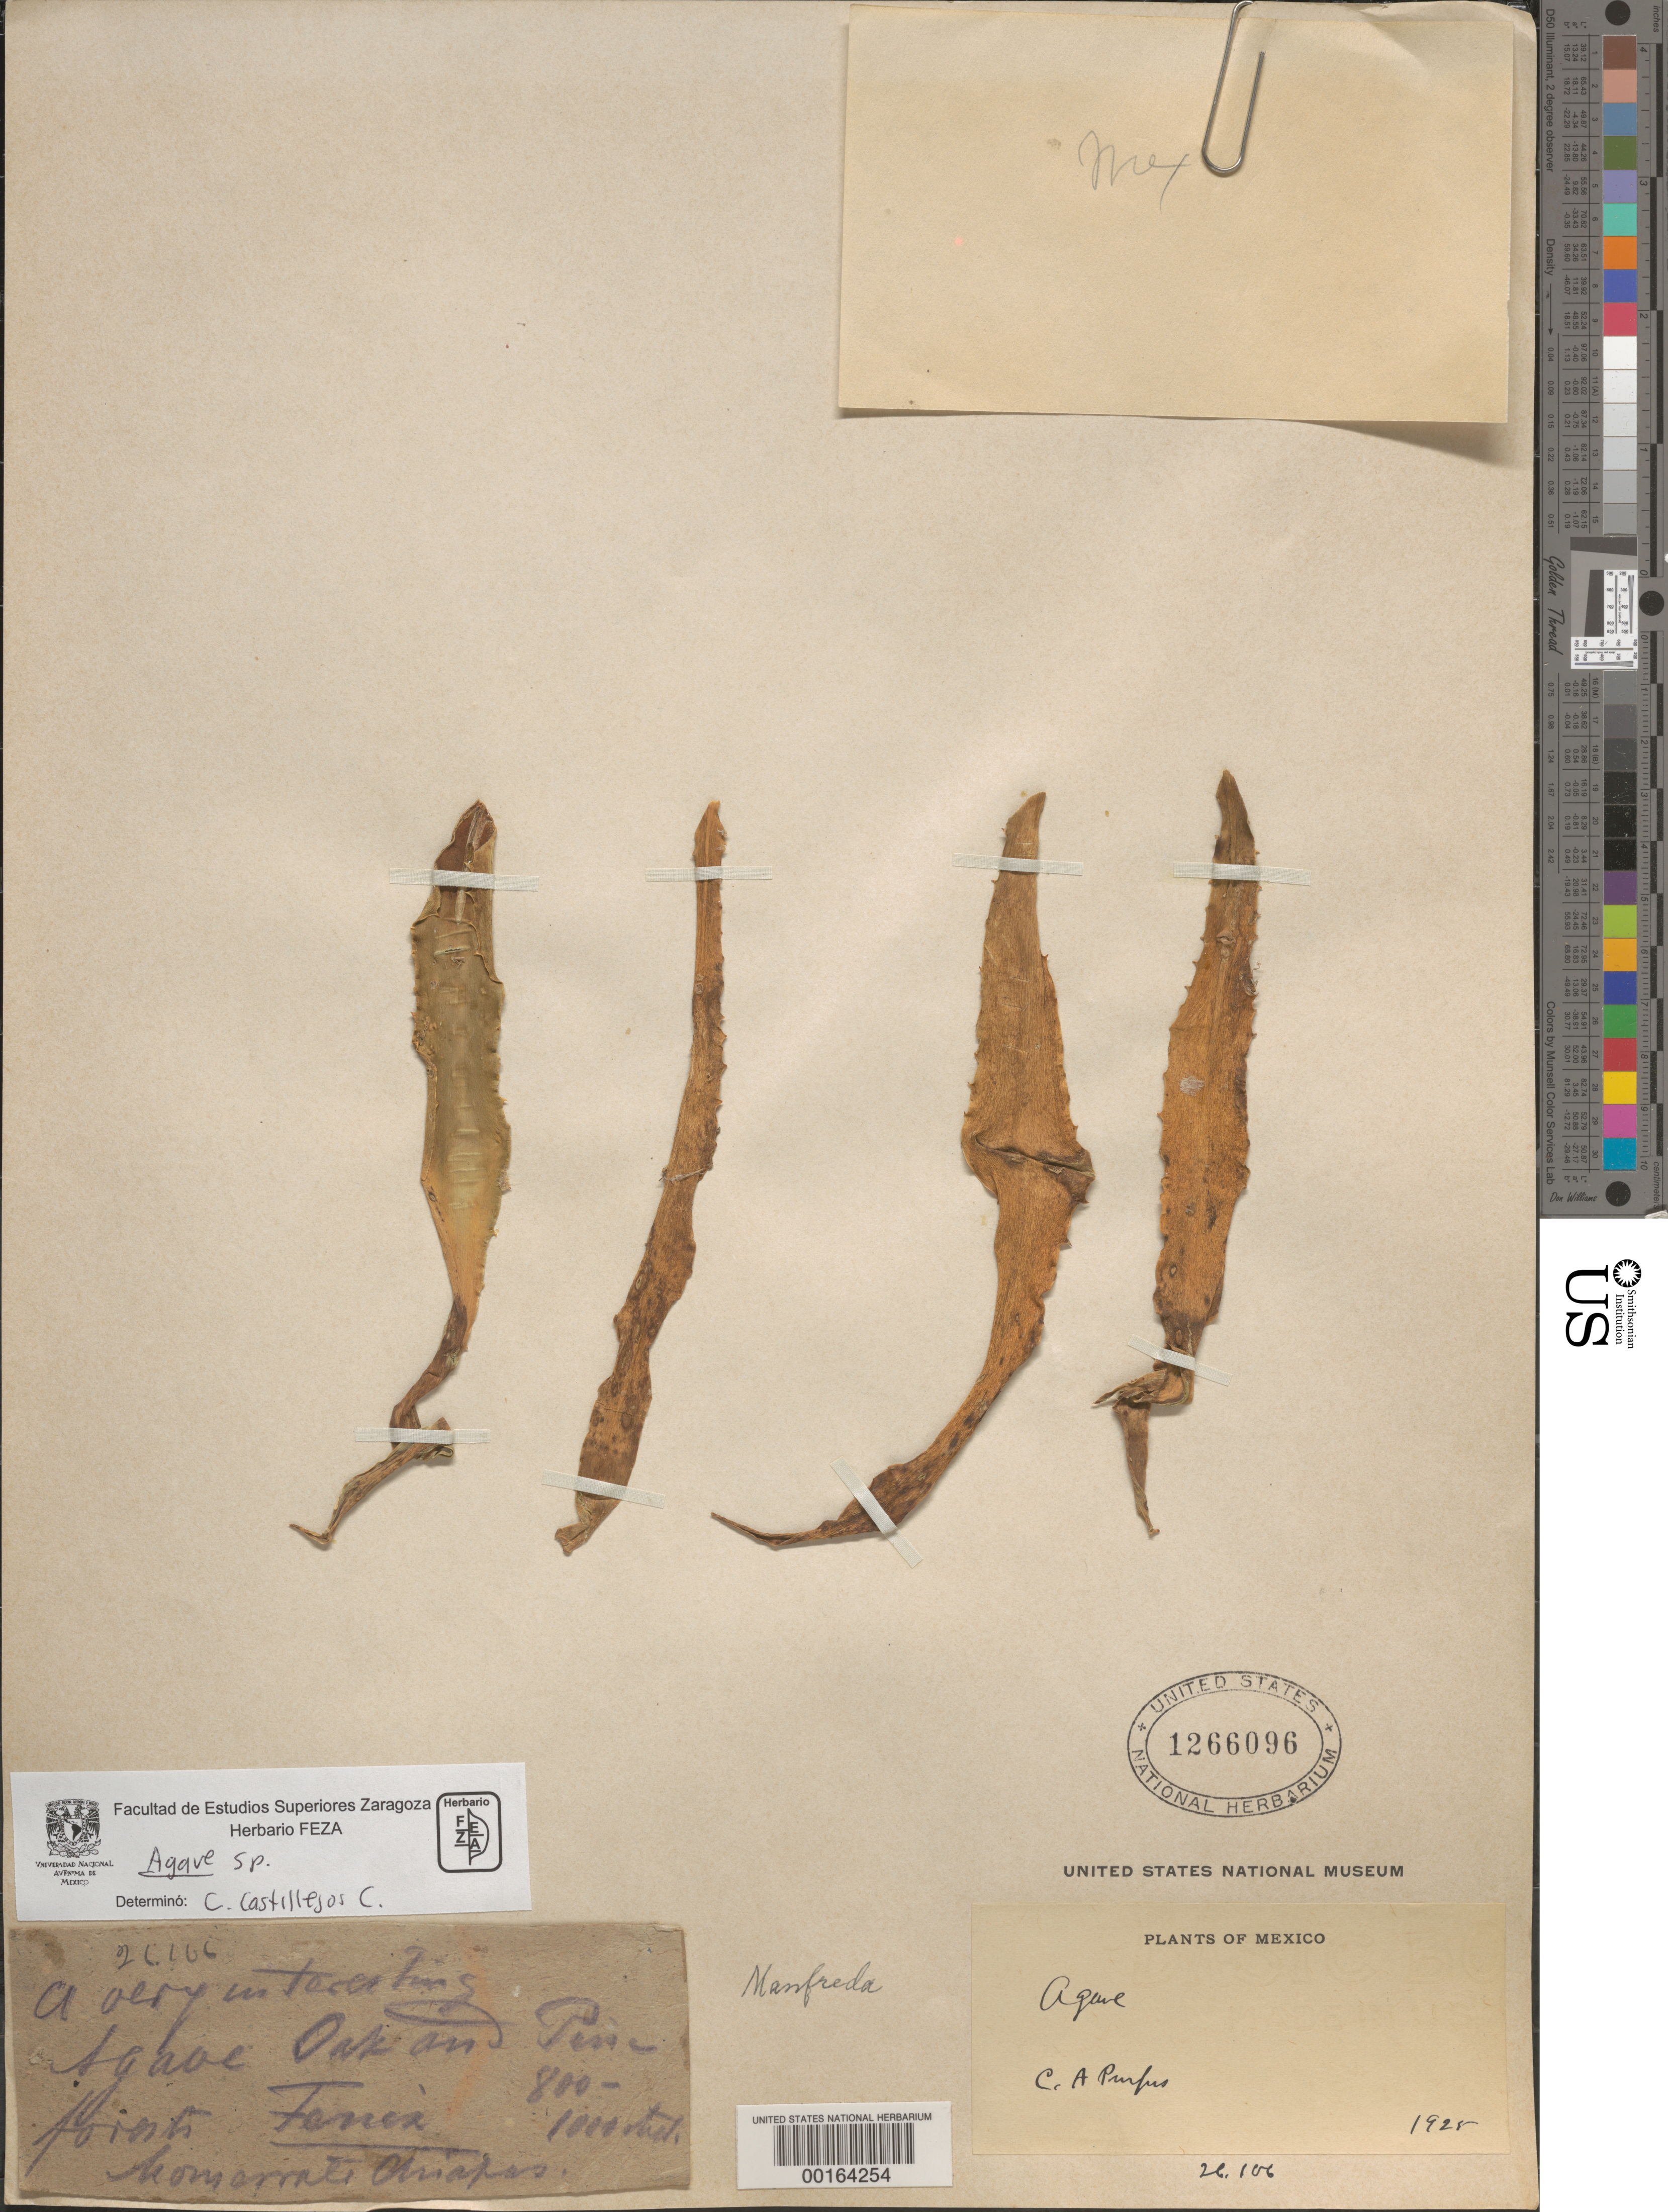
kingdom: Plantae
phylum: Tracheophyta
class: Liliopsida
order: Asparagales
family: Asparagaceae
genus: Agave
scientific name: Agave sp.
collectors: C. A. Purpus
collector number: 26.106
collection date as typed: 1925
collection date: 1925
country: Mexico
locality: E of Monserrat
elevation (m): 244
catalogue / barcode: US 1266096